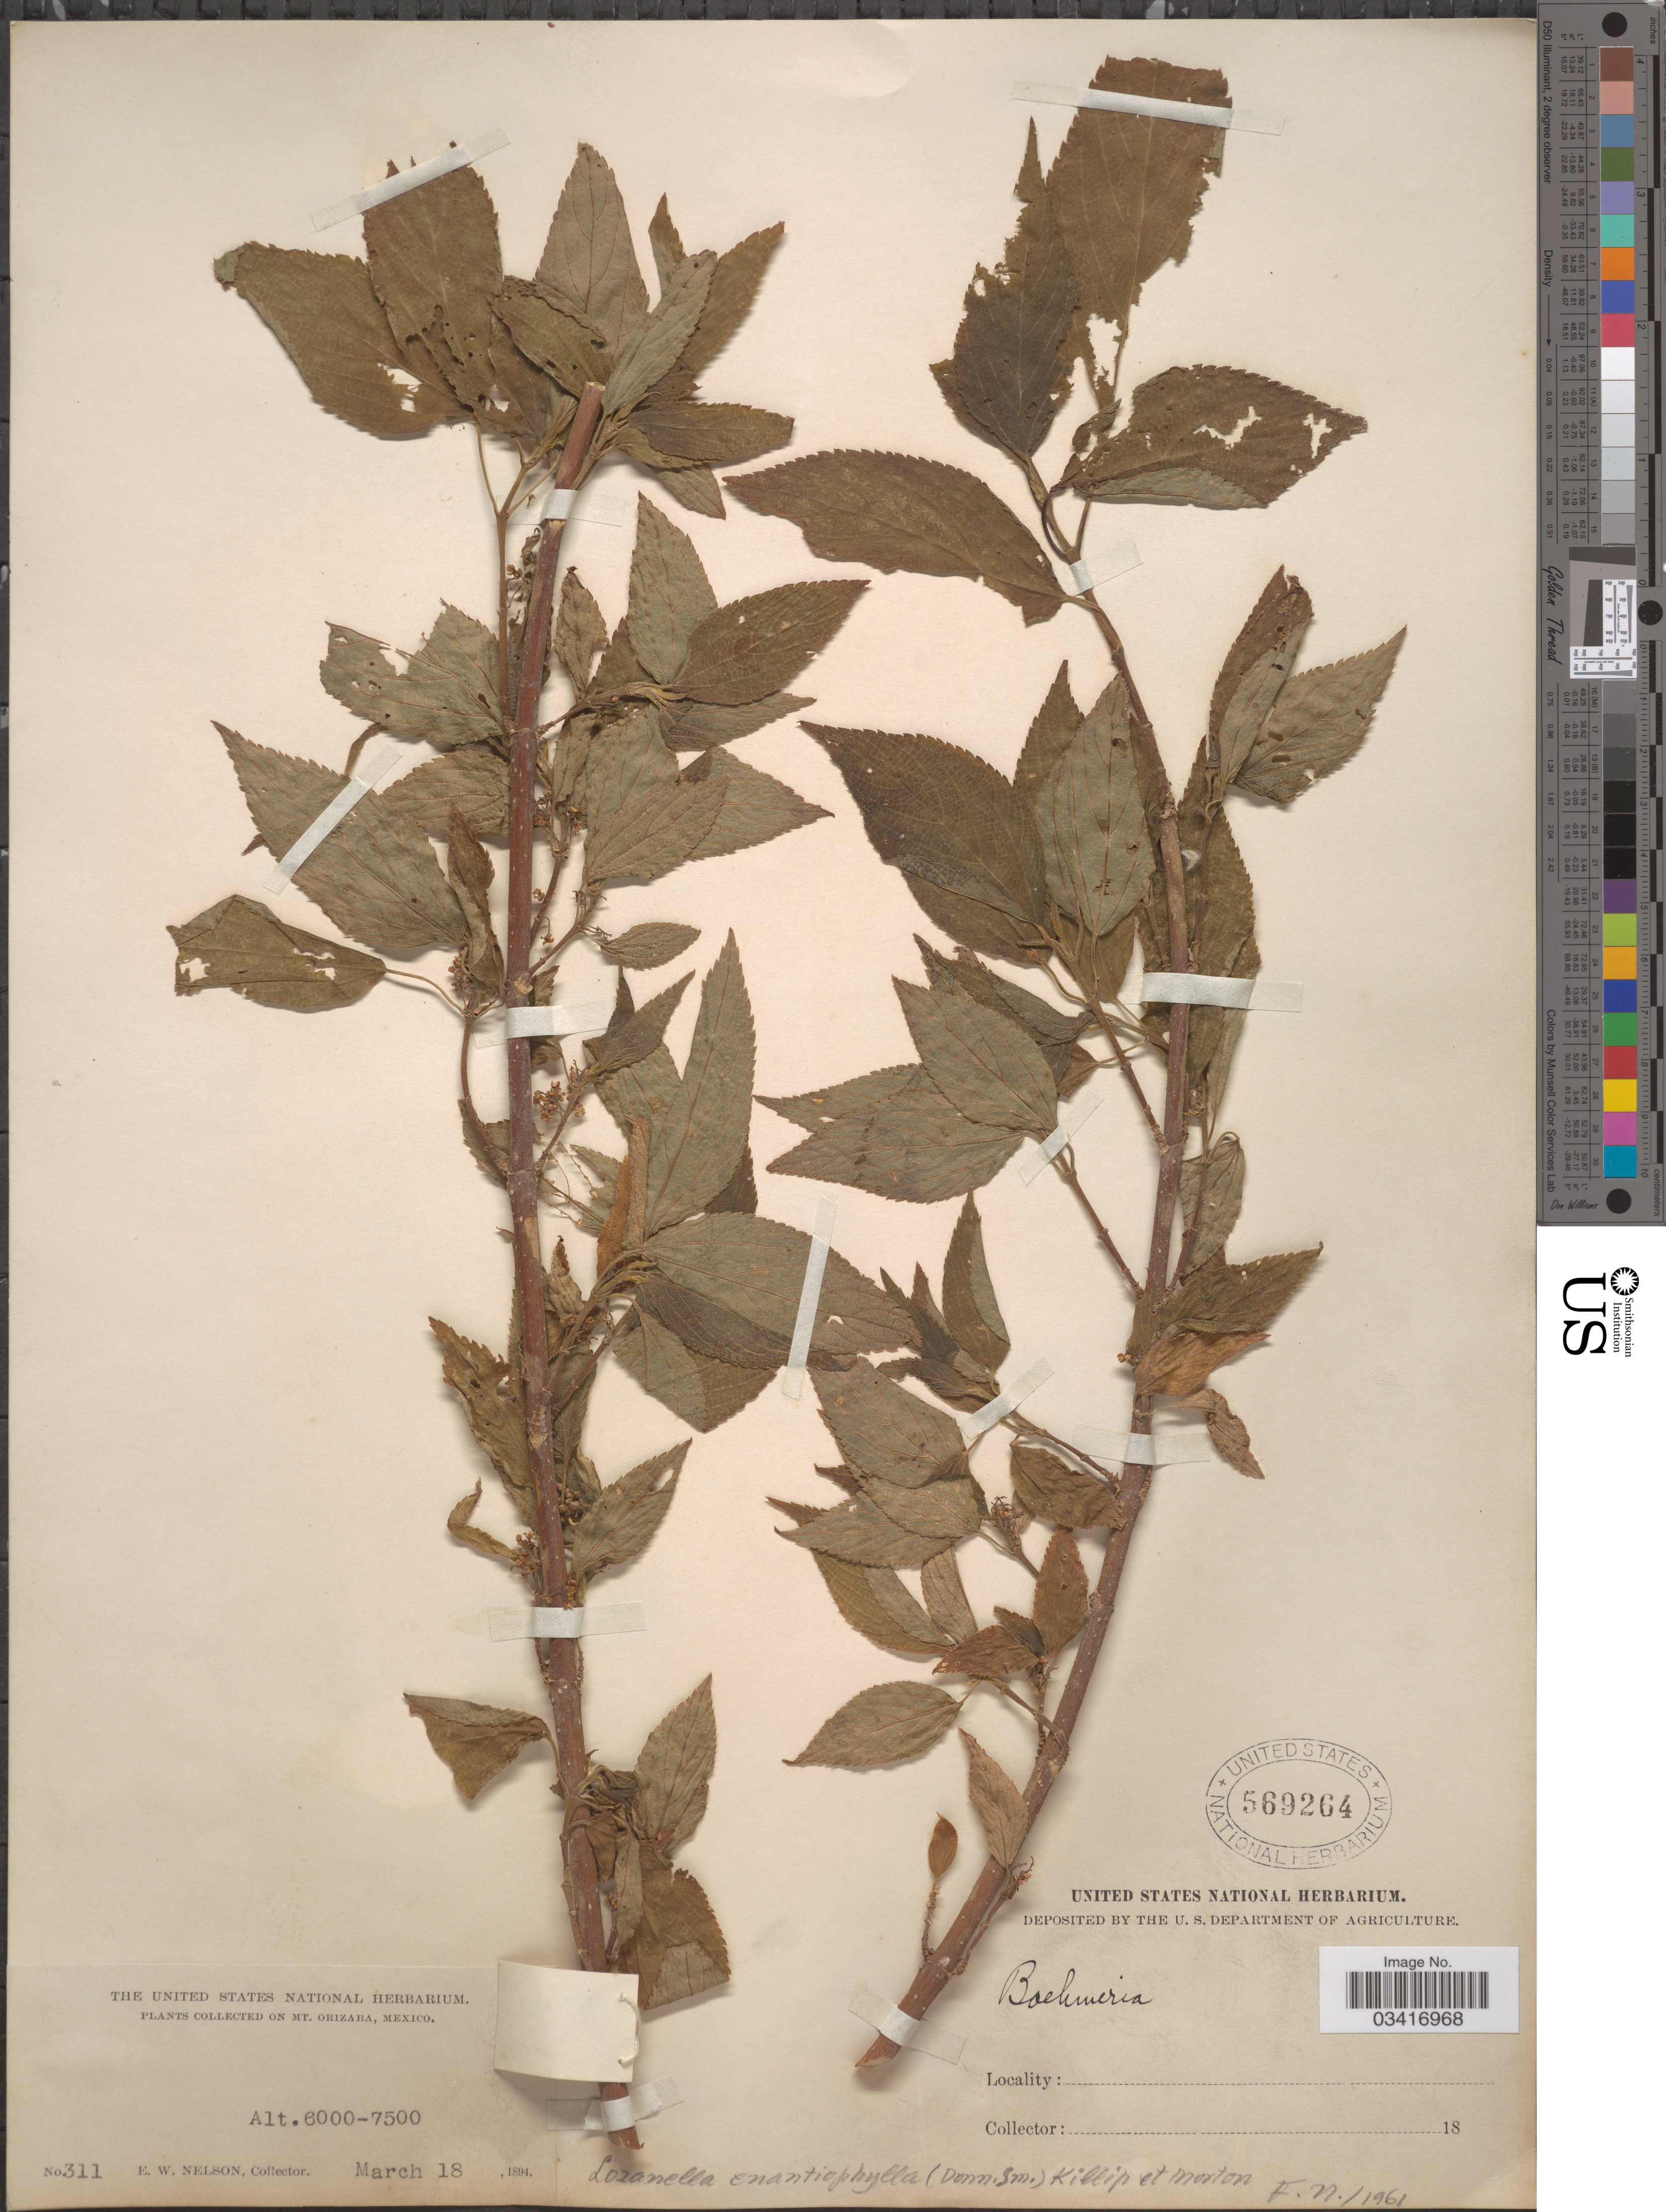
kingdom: Plantae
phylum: Tracheophyta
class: Magnoliopsida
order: Rosales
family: Cannabaceae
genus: Lozanella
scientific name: Lozanella enantiophylla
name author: (Donn. Sm.) Killip & C.V. Morton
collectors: E. W. Nelson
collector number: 311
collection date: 1894-03-18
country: Mexico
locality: Mt. Orizaba.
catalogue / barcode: US 569264